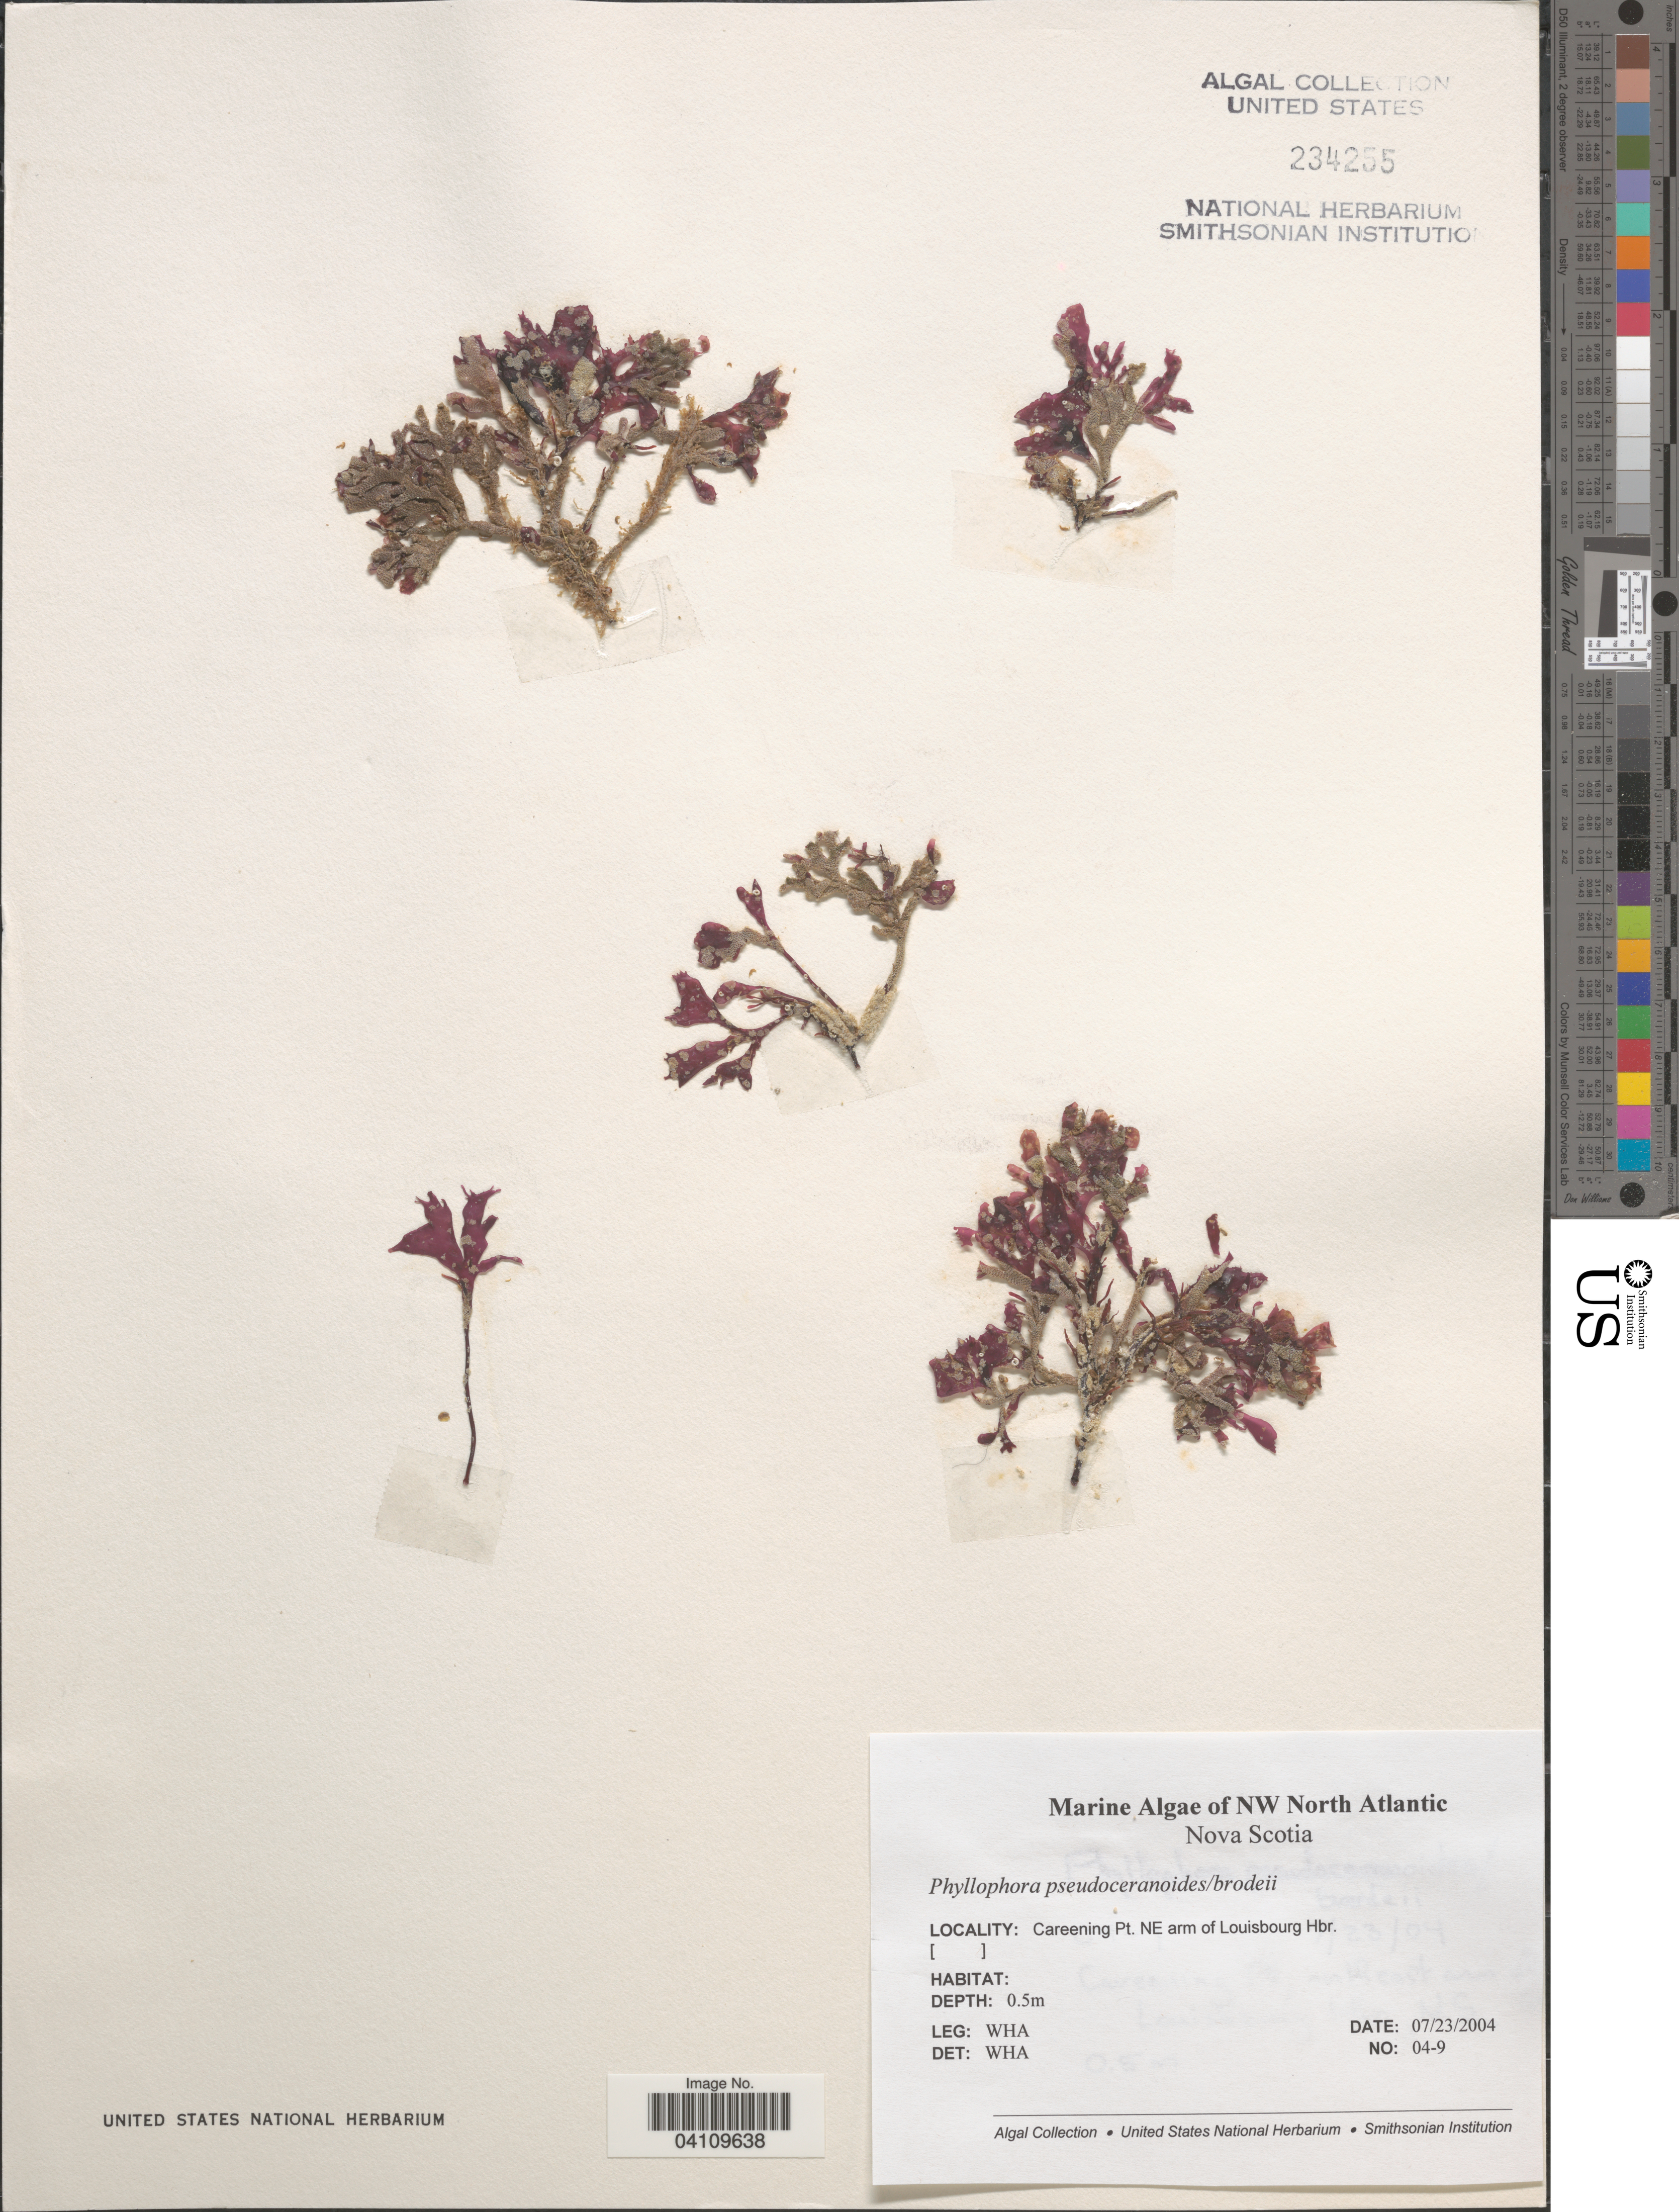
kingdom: Plantae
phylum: Rhodophyta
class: Florideophyceae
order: Gigartinales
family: Phyllophoraceae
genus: Phyllophora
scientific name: Phyllophora pseudoceranoides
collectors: W. H. Adey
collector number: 04-9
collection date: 2004-07-23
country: Canada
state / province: Nova Scotia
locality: NW North Atlantic. Careening Pt. NE arm of Louisbourg Hbr.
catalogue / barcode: US 234255